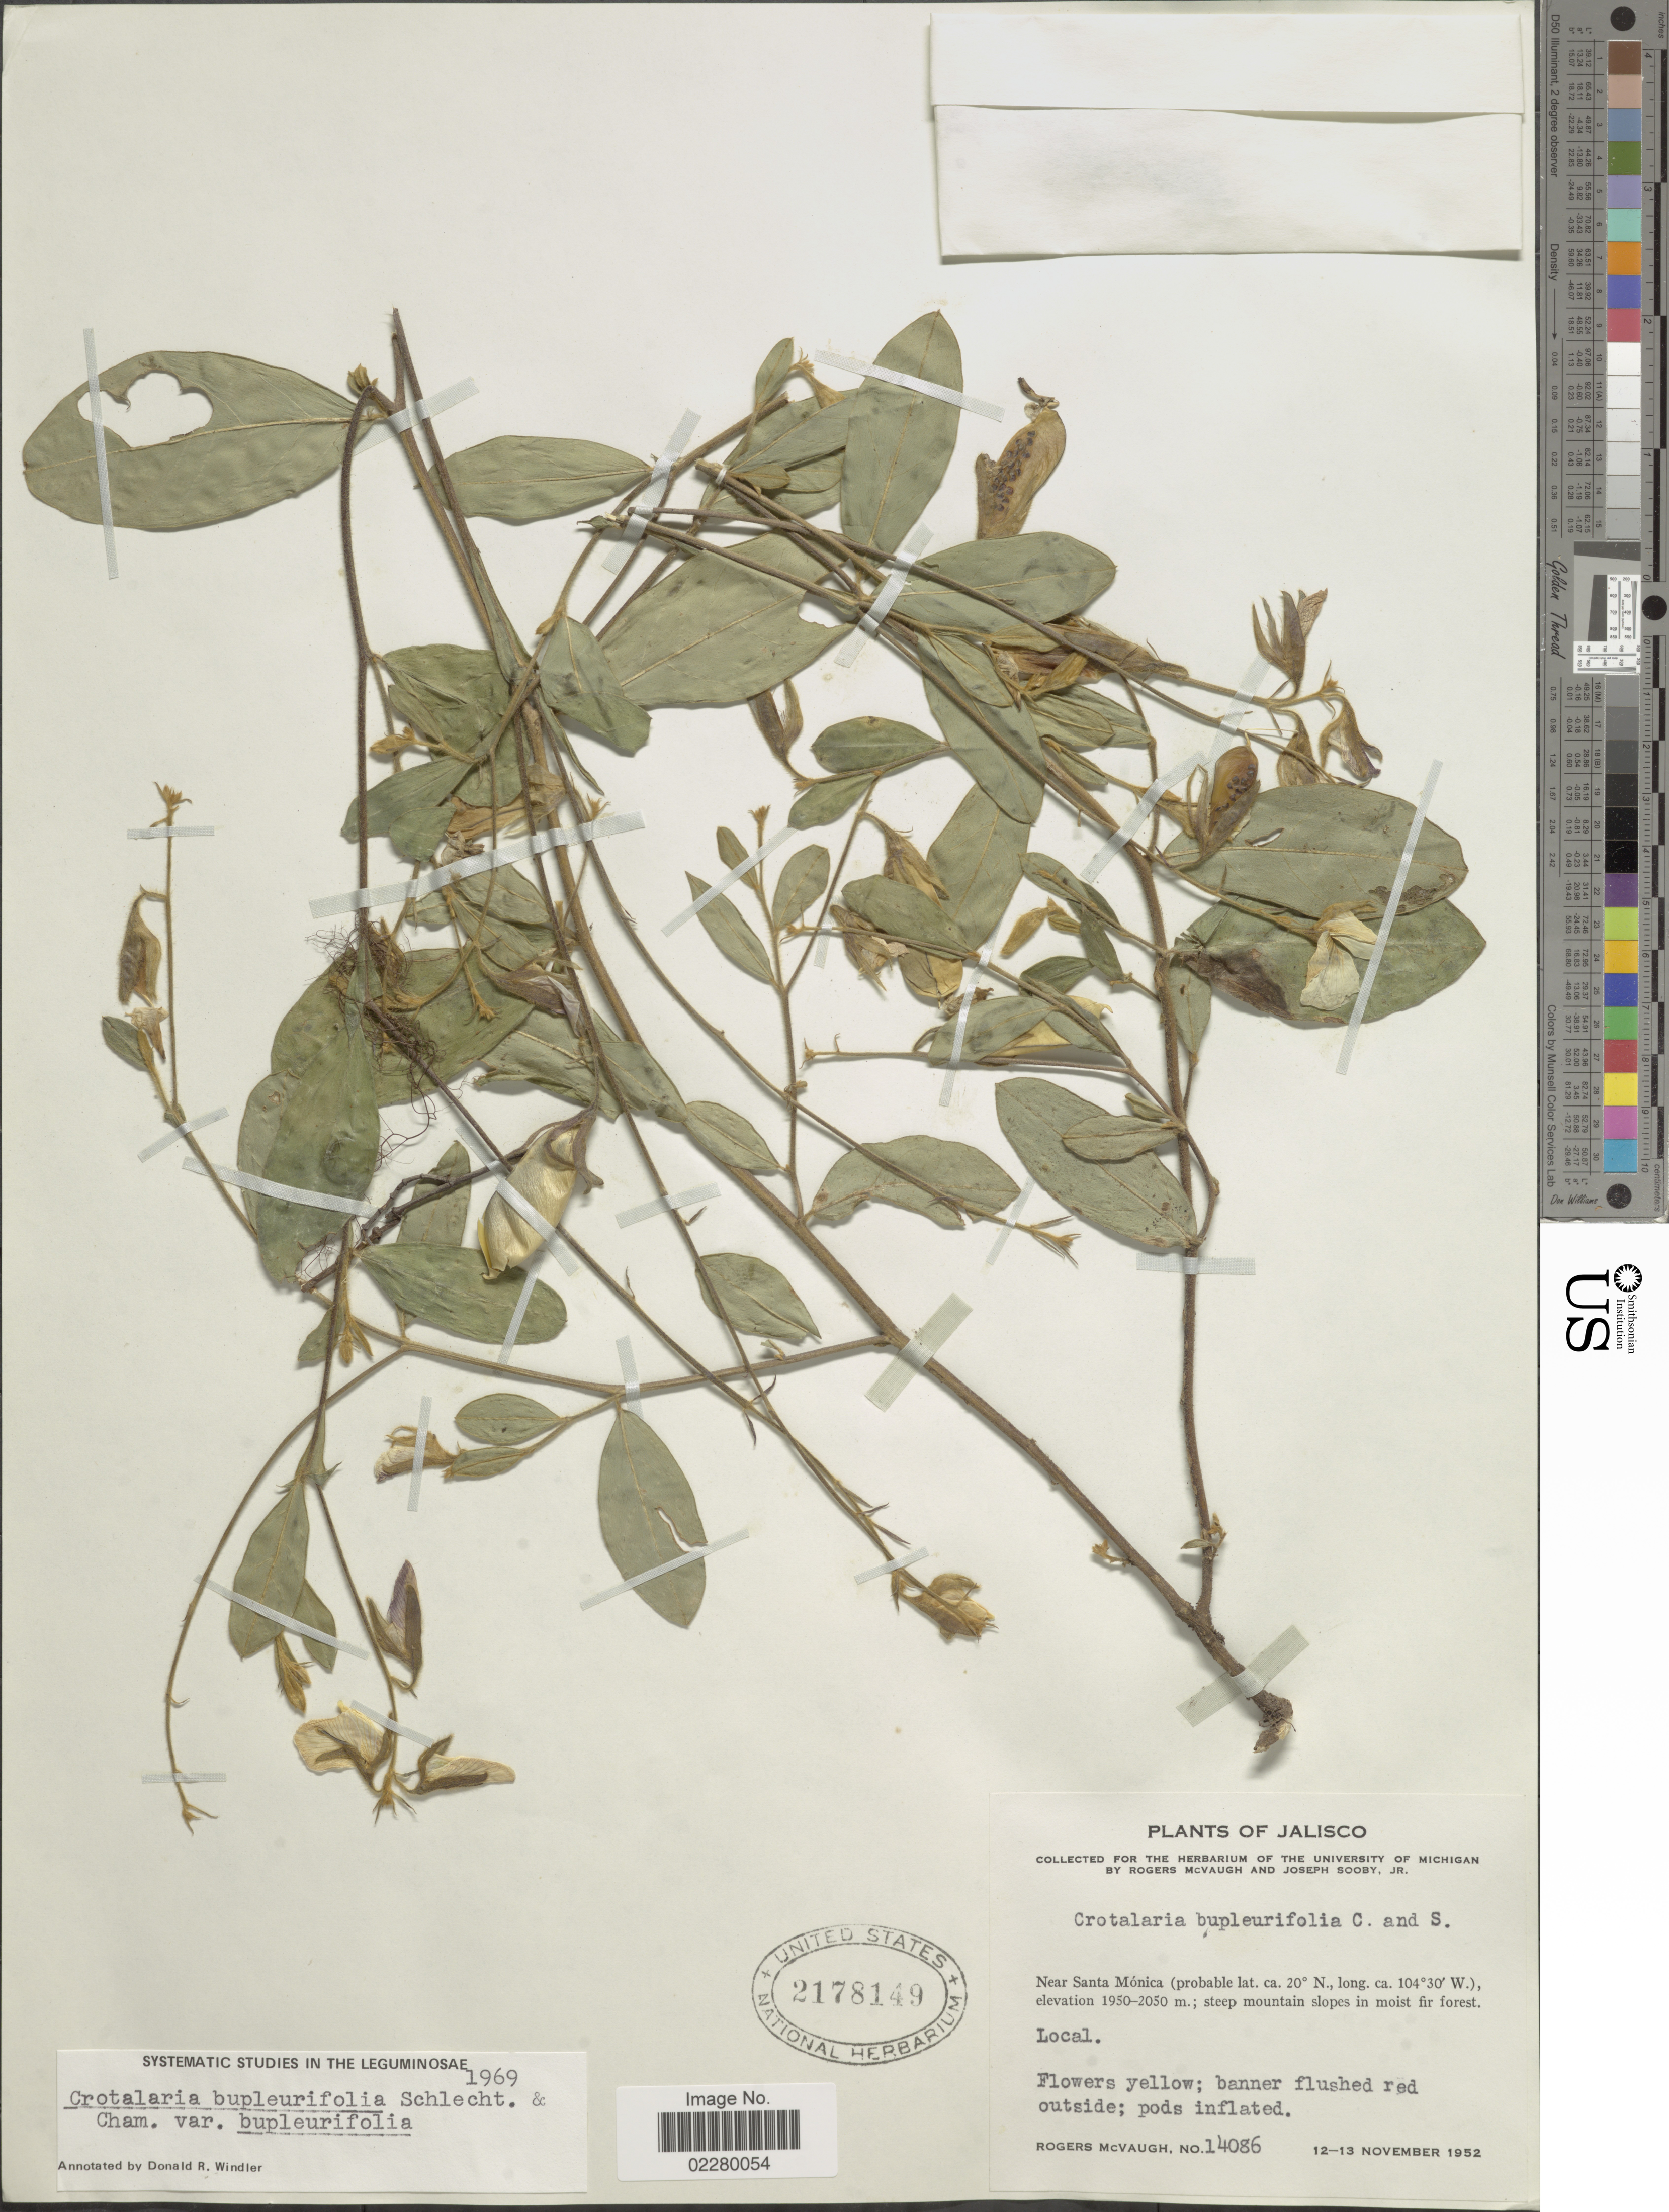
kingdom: Plantae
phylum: Tracheophyta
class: Magnoliopsida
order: Fabales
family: Fabaceae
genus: Crotalaria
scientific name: Crotalaria bupleurifolia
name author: Schltdl. & Cham.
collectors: R. McVaugh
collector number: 14086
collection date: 1952-11-12/1952-11-13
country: Mexico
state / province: Jalisco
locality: Near Santa Mónica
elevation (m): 1950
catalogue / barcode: US 2178149